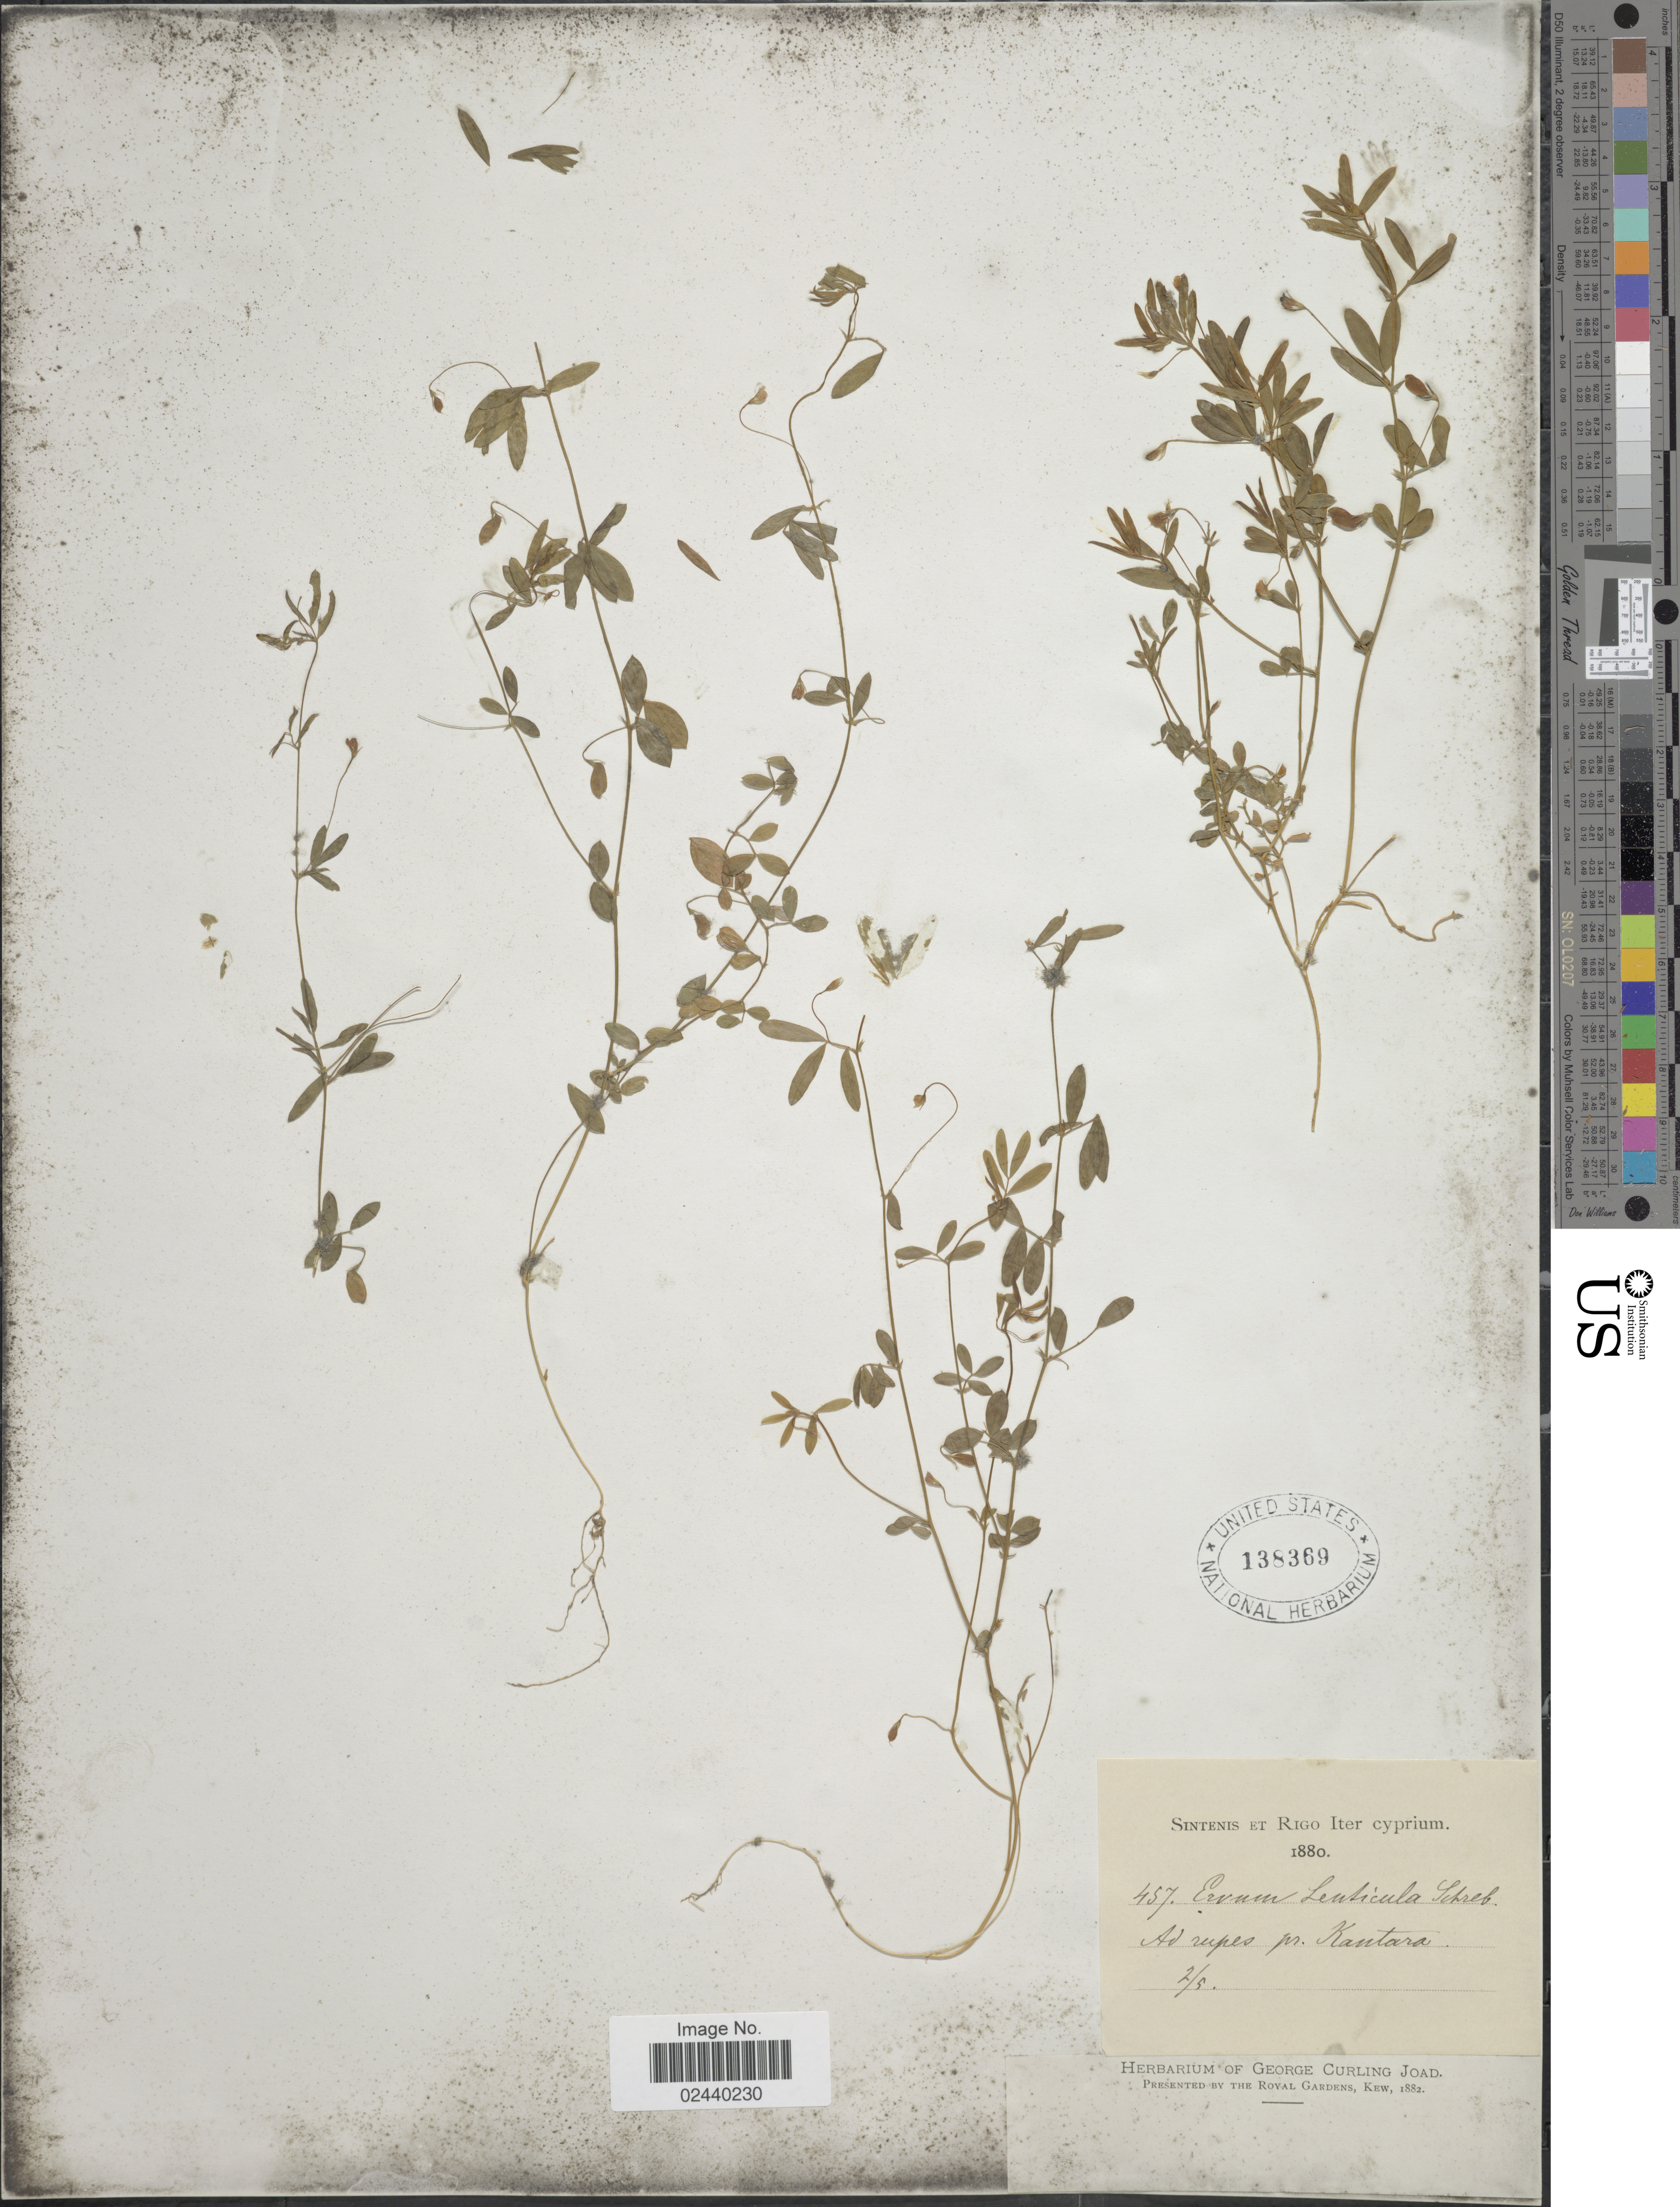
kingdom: Plantae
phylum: Tracheophyta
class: Magnoliopsida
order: Fabales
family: Fabaceae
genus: Vicia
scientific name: Vicia lenticula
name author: (Hoppe) Janka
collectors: -. Sintenis & -- Rigo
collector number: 457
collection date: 1880-05-02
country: Cyprus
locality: Iter Cyprium, ad rupes pr. Kantara.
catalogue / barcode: US 138369